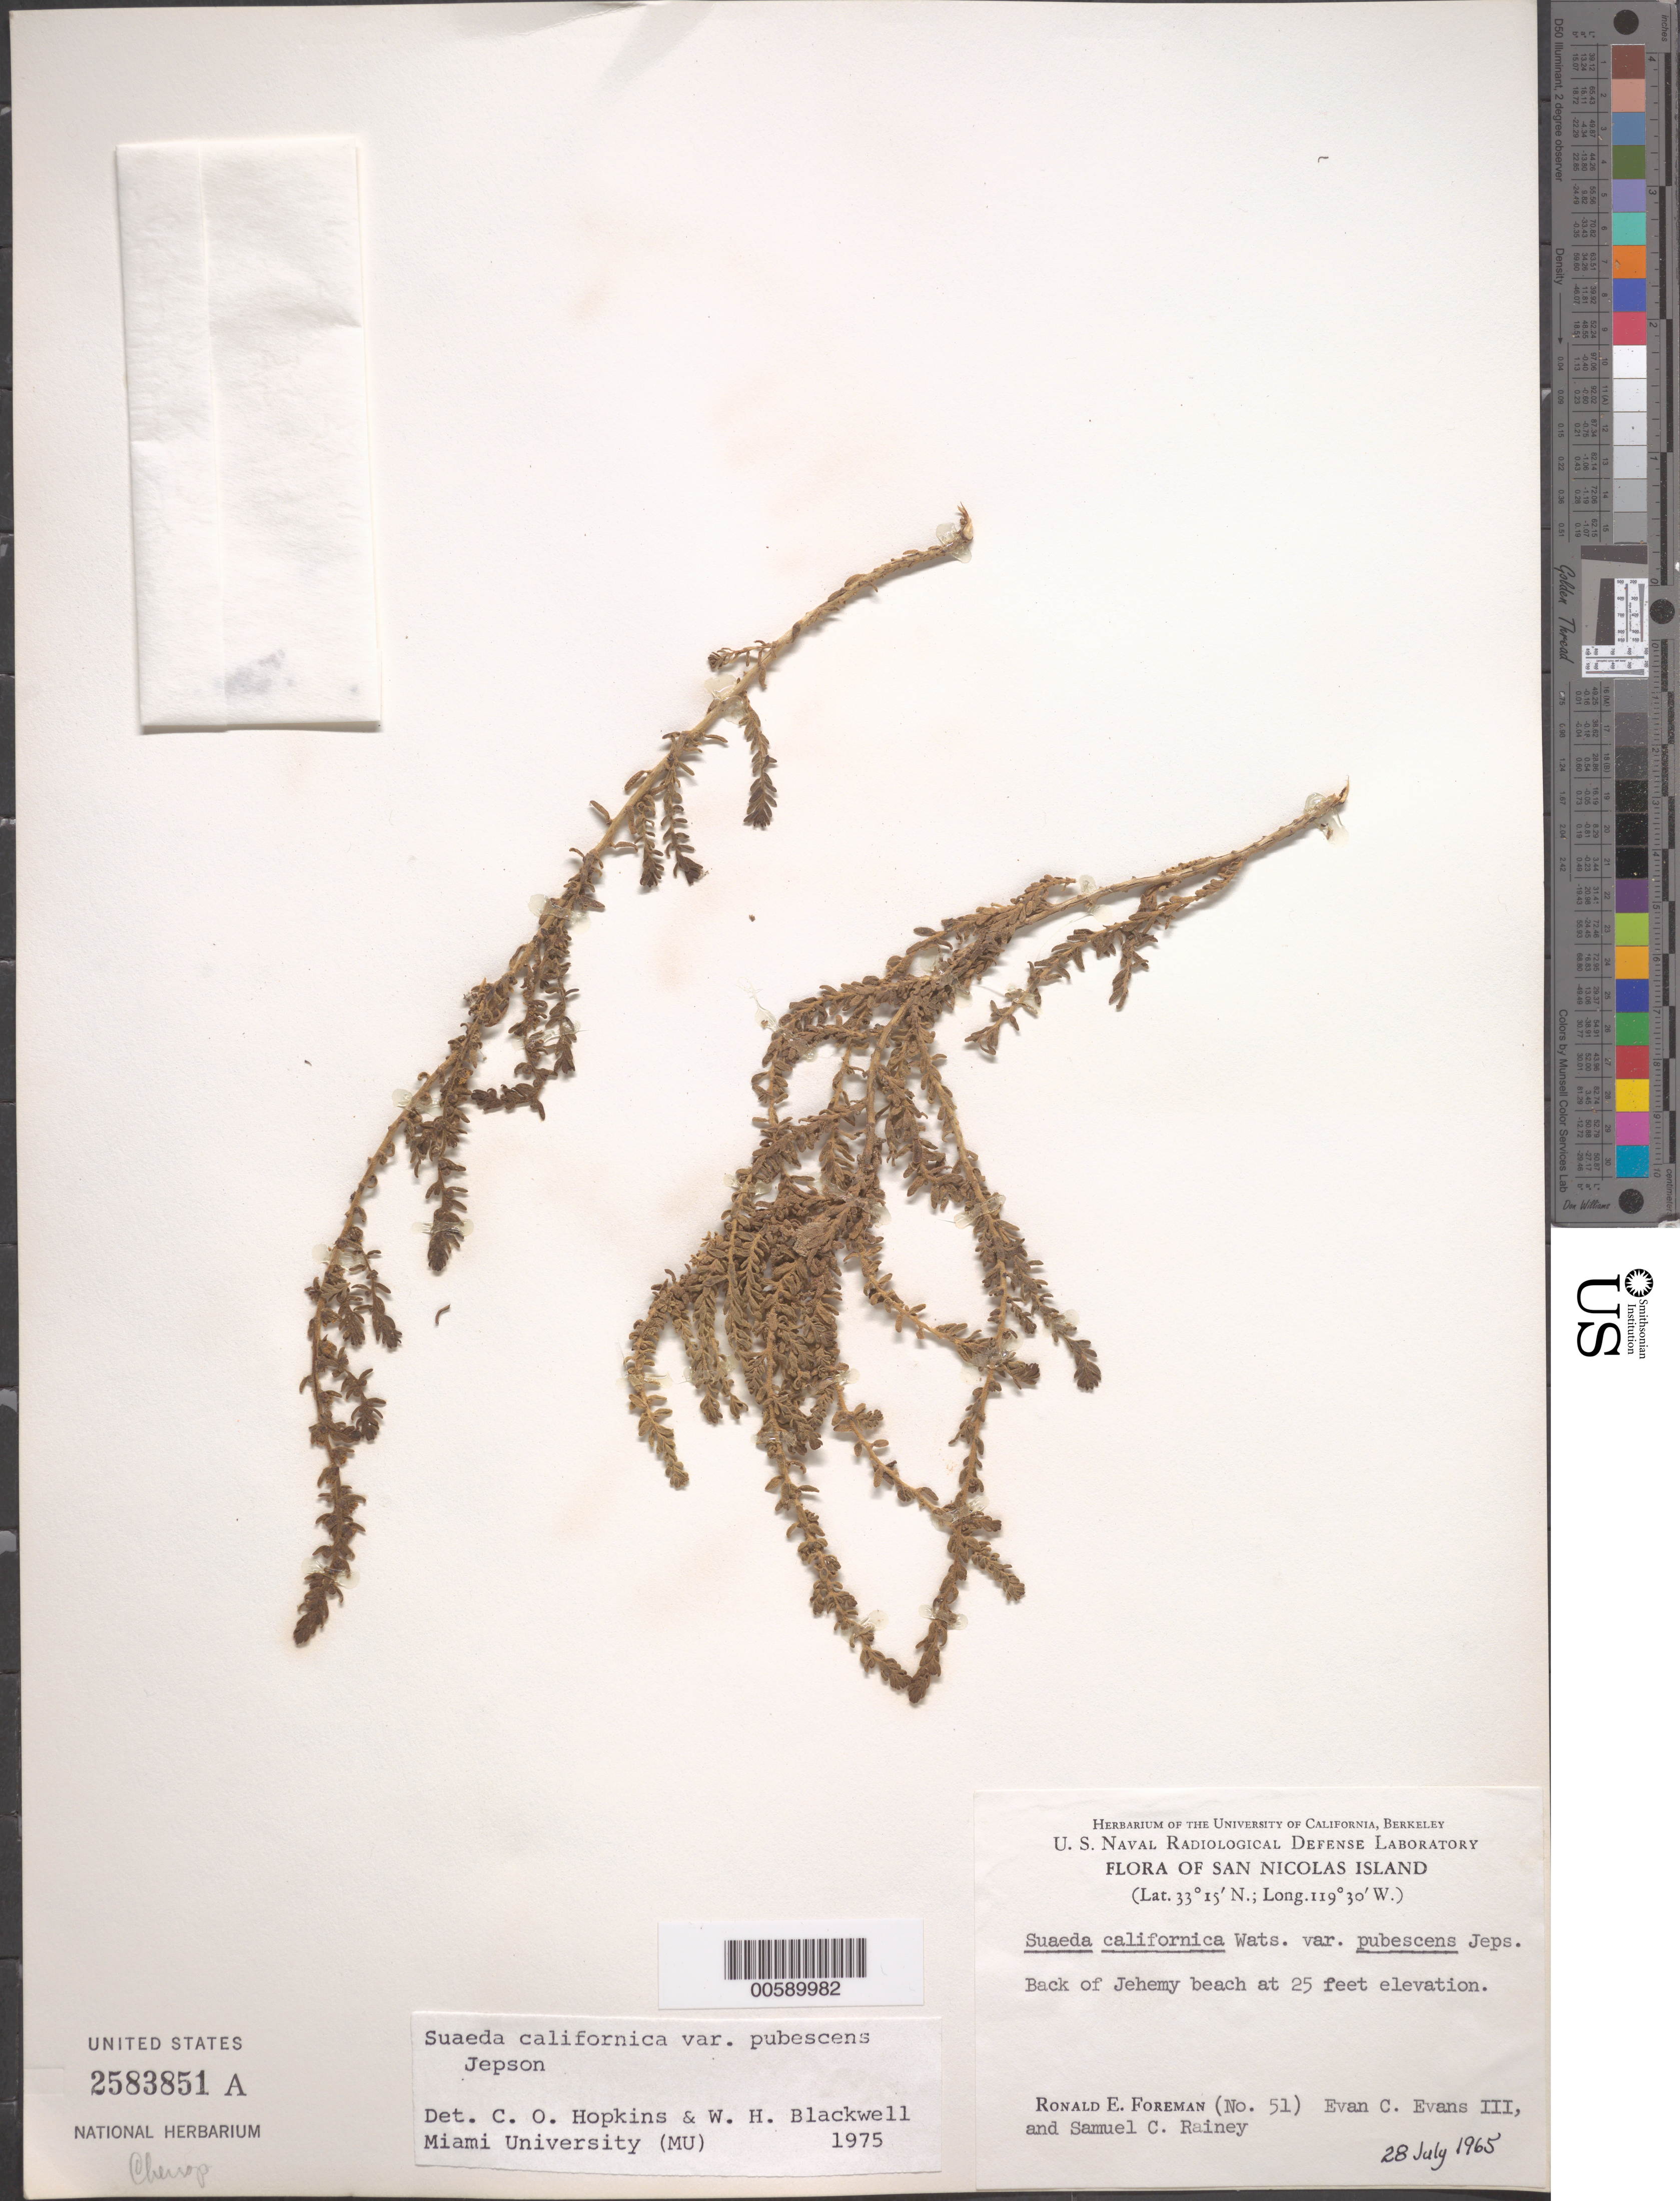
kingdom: Plantae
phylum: Tracheophyta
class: Magnoliopsida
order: Caryophyllales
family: Amaranthaceae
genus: Suaeda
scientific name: Suaeda californica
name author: S. Watson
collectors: R. Foreman, E. C. Evans & S. C. Rainey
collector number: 51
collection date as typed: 28 Jul 1965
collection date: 1965-07-28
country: United States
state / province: California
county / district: Ventura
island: San Nicolas Island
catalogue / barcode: US 2583851A